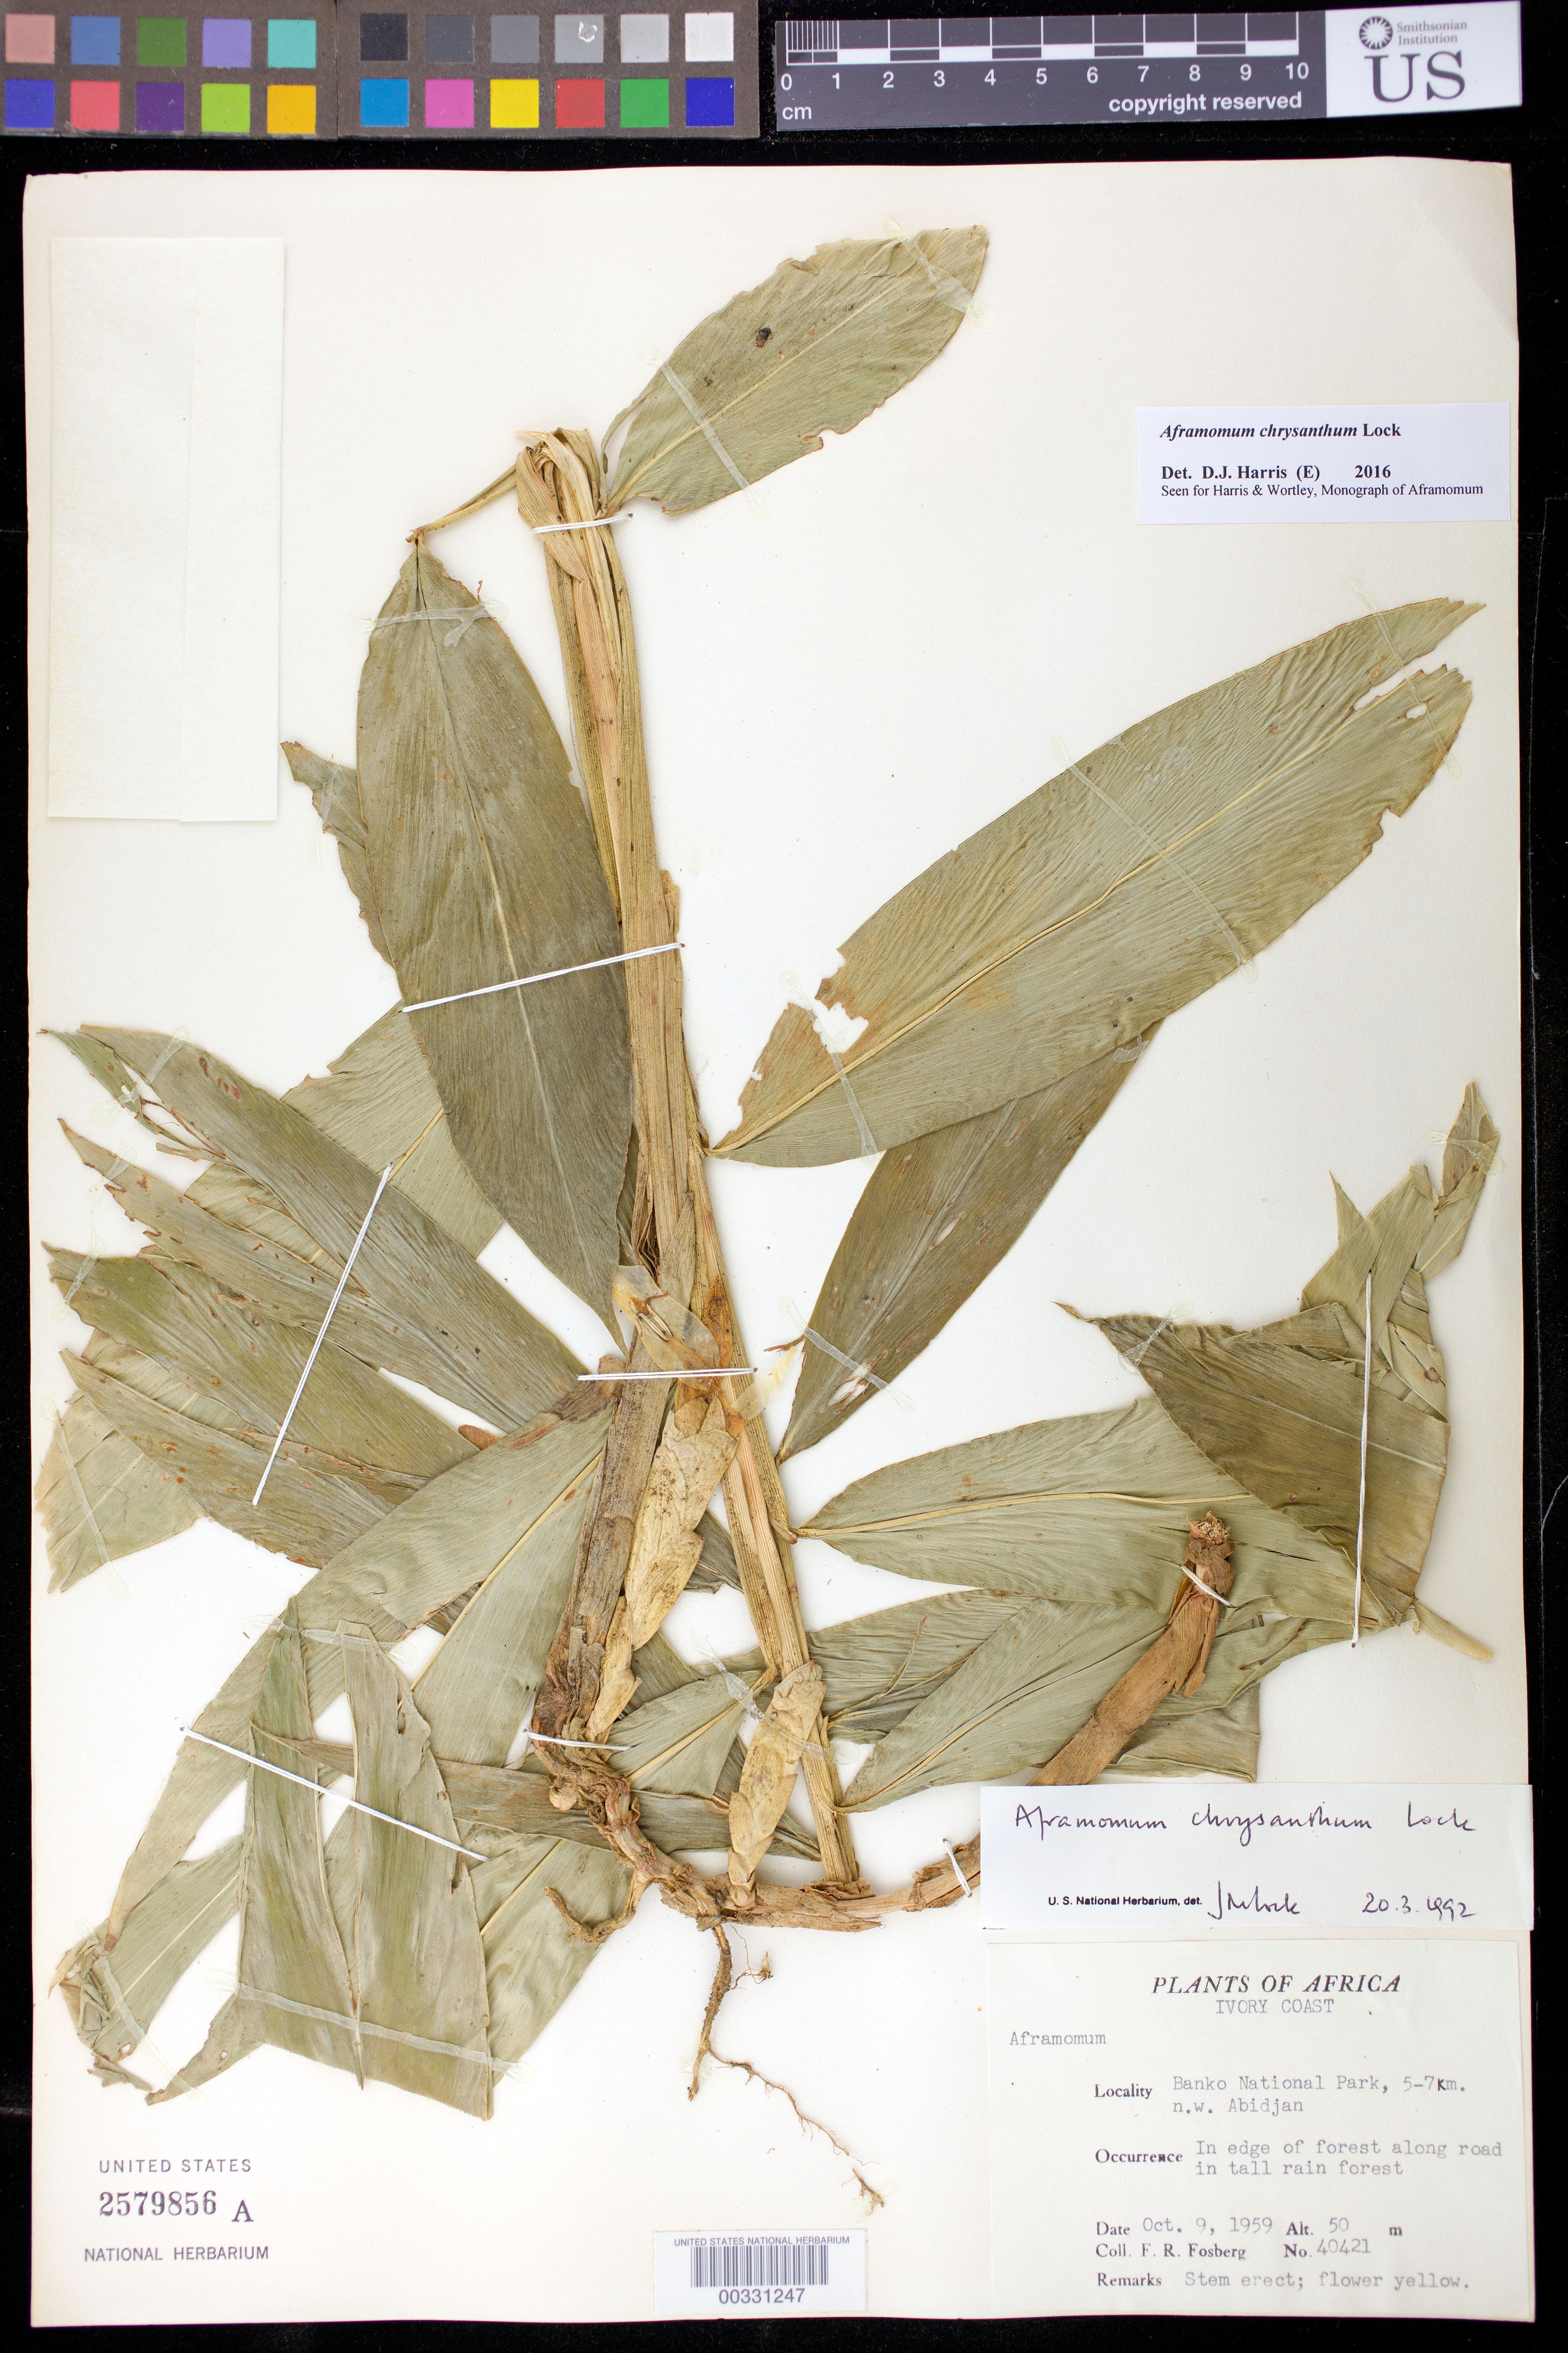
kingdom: Plantae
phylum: Tracheophyta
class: Liliopsida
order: Zingiberales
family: Zingiberaceae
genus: Aframomum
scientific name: Aframomum chrysanthum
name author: Lock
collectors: F. R. Fosberg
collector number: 40421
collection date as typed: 09 Oct 1959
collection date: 1959-10-09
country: Ivory Coast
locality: Banko National Park, 5-7 km NW Abidjan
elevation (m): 50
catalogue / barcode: US 2579856A